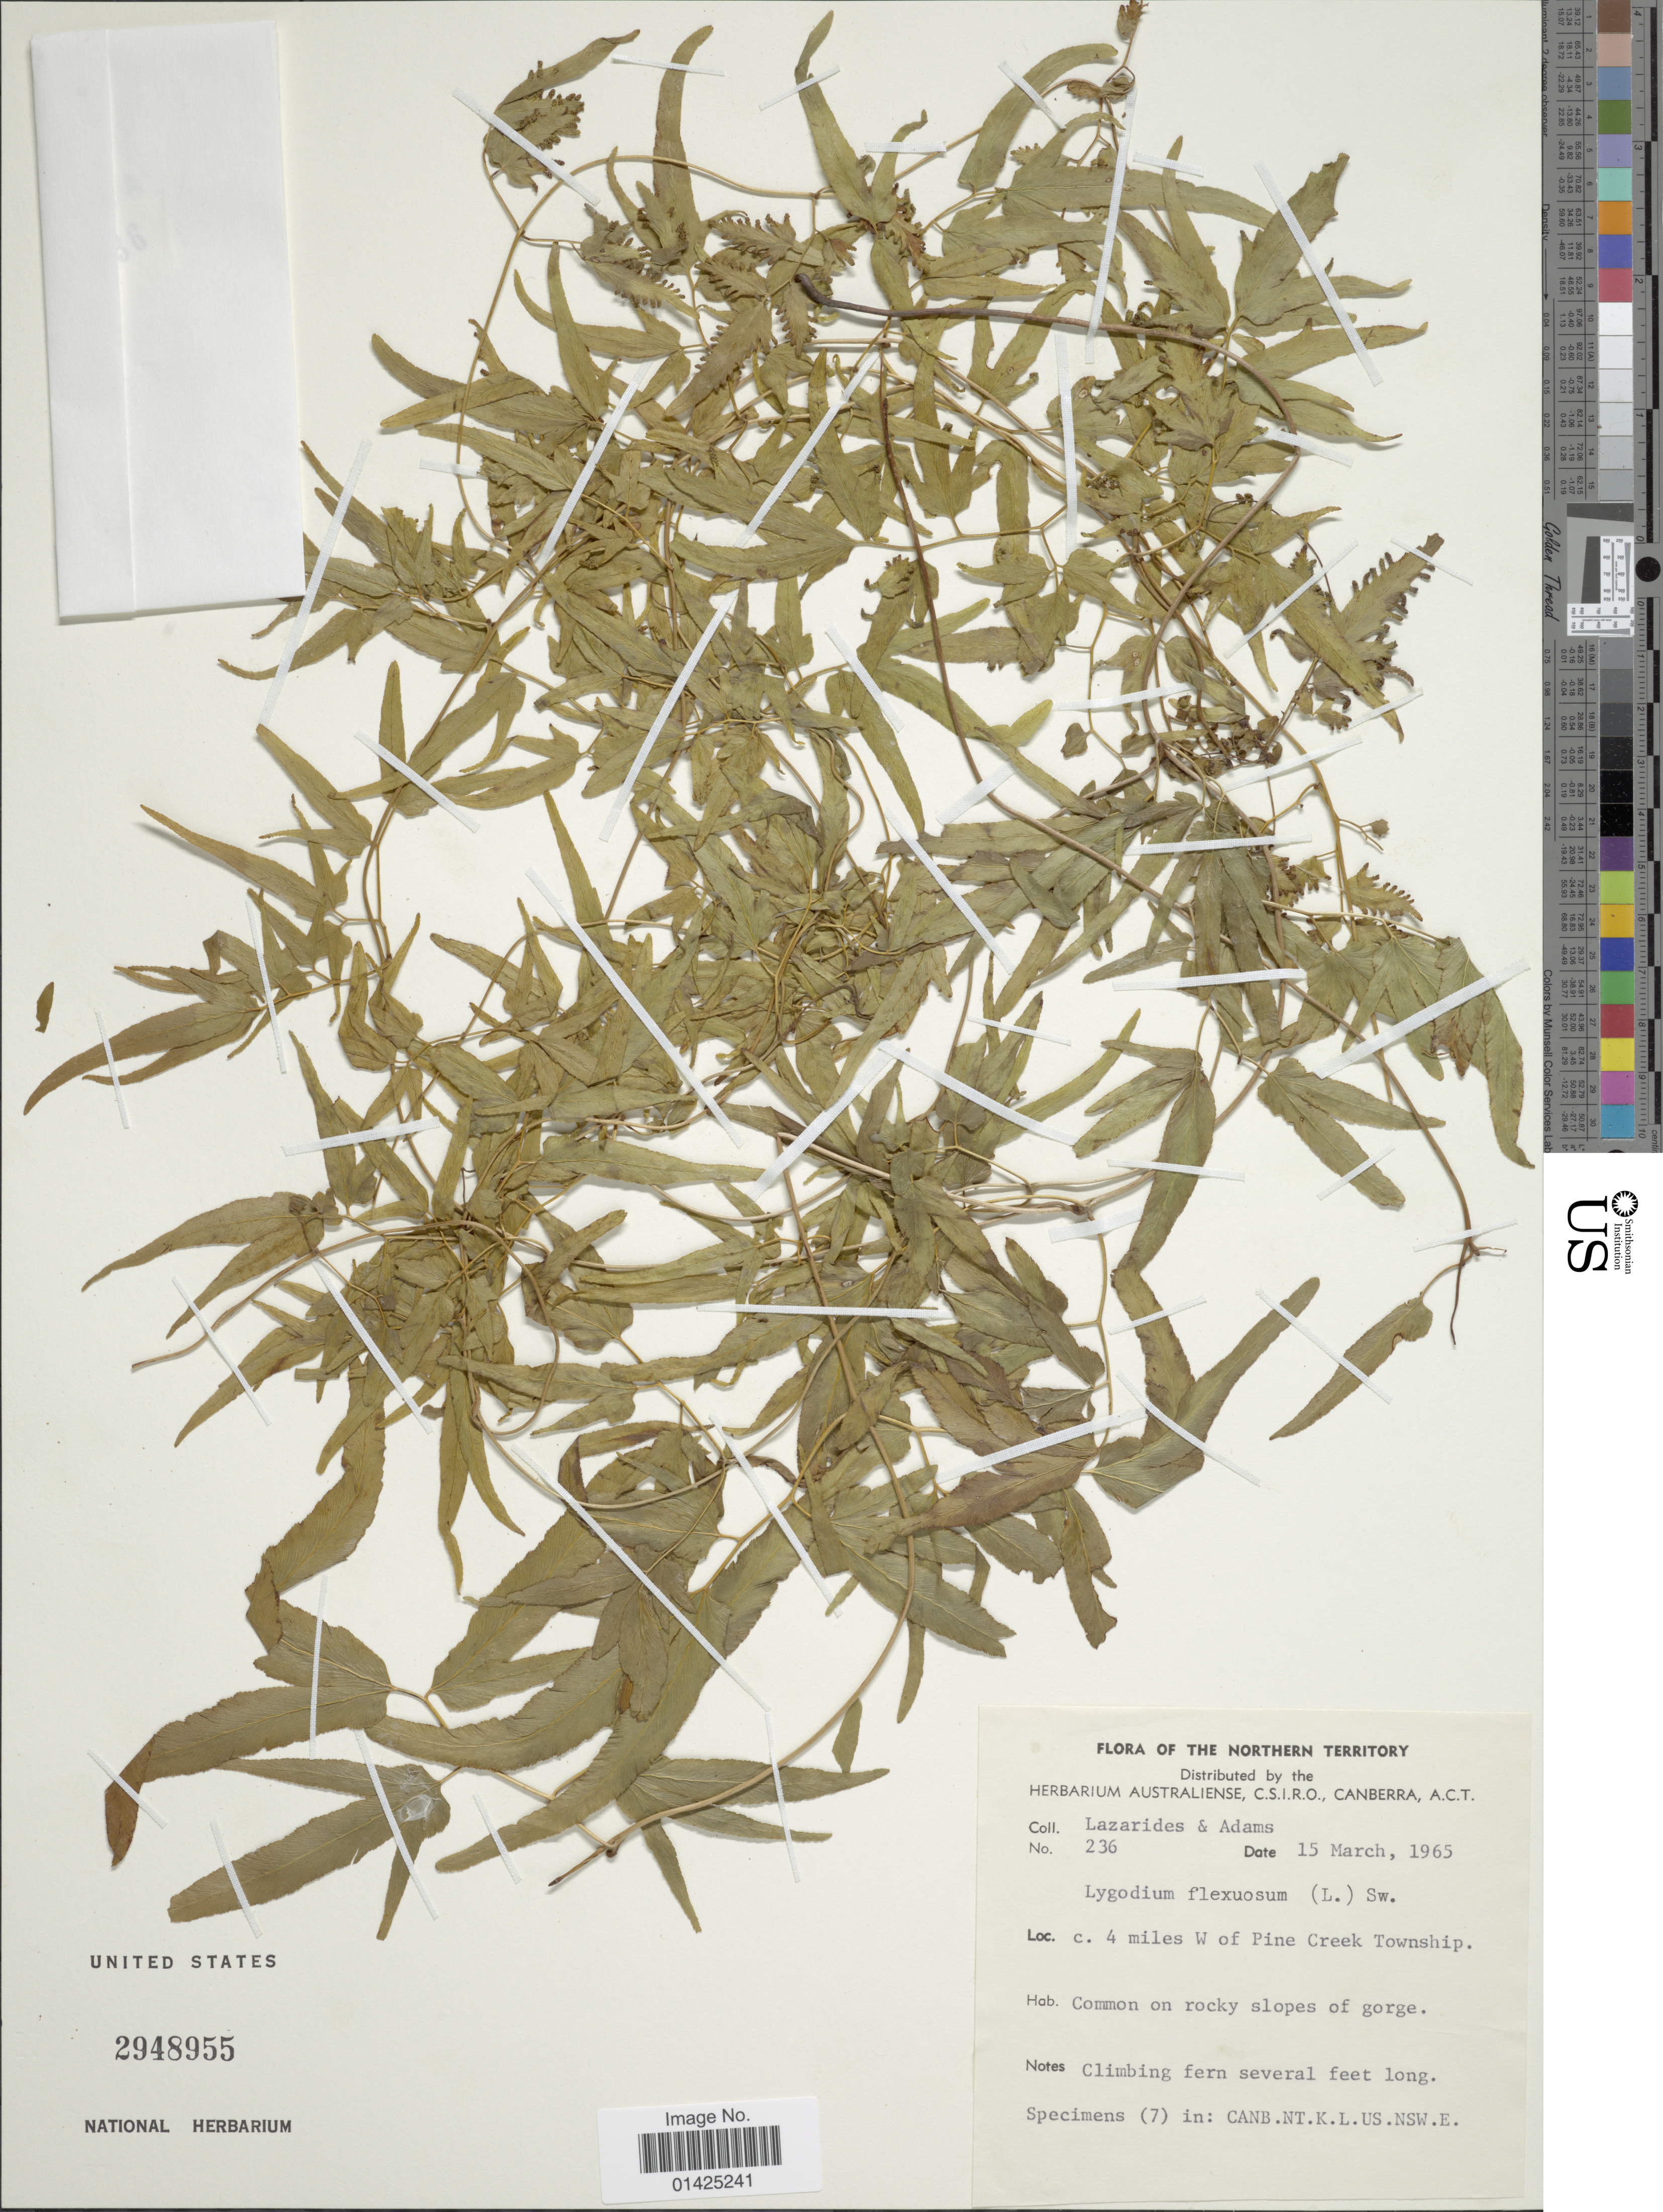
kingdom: Plantae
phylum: Tracheophyta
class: Polypodiopsida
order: Schizaeales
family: Lygodiaceae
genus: Lygodium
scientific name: Lygodium flexuosum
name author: Sw.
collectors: M. Lazarides & Adams, --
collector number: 236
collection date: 1965-03-15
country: Australia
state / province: Northern Territory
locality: The Northern Territory, C. 4 miles W of Pine Creek Township.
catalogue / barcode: US 2948955